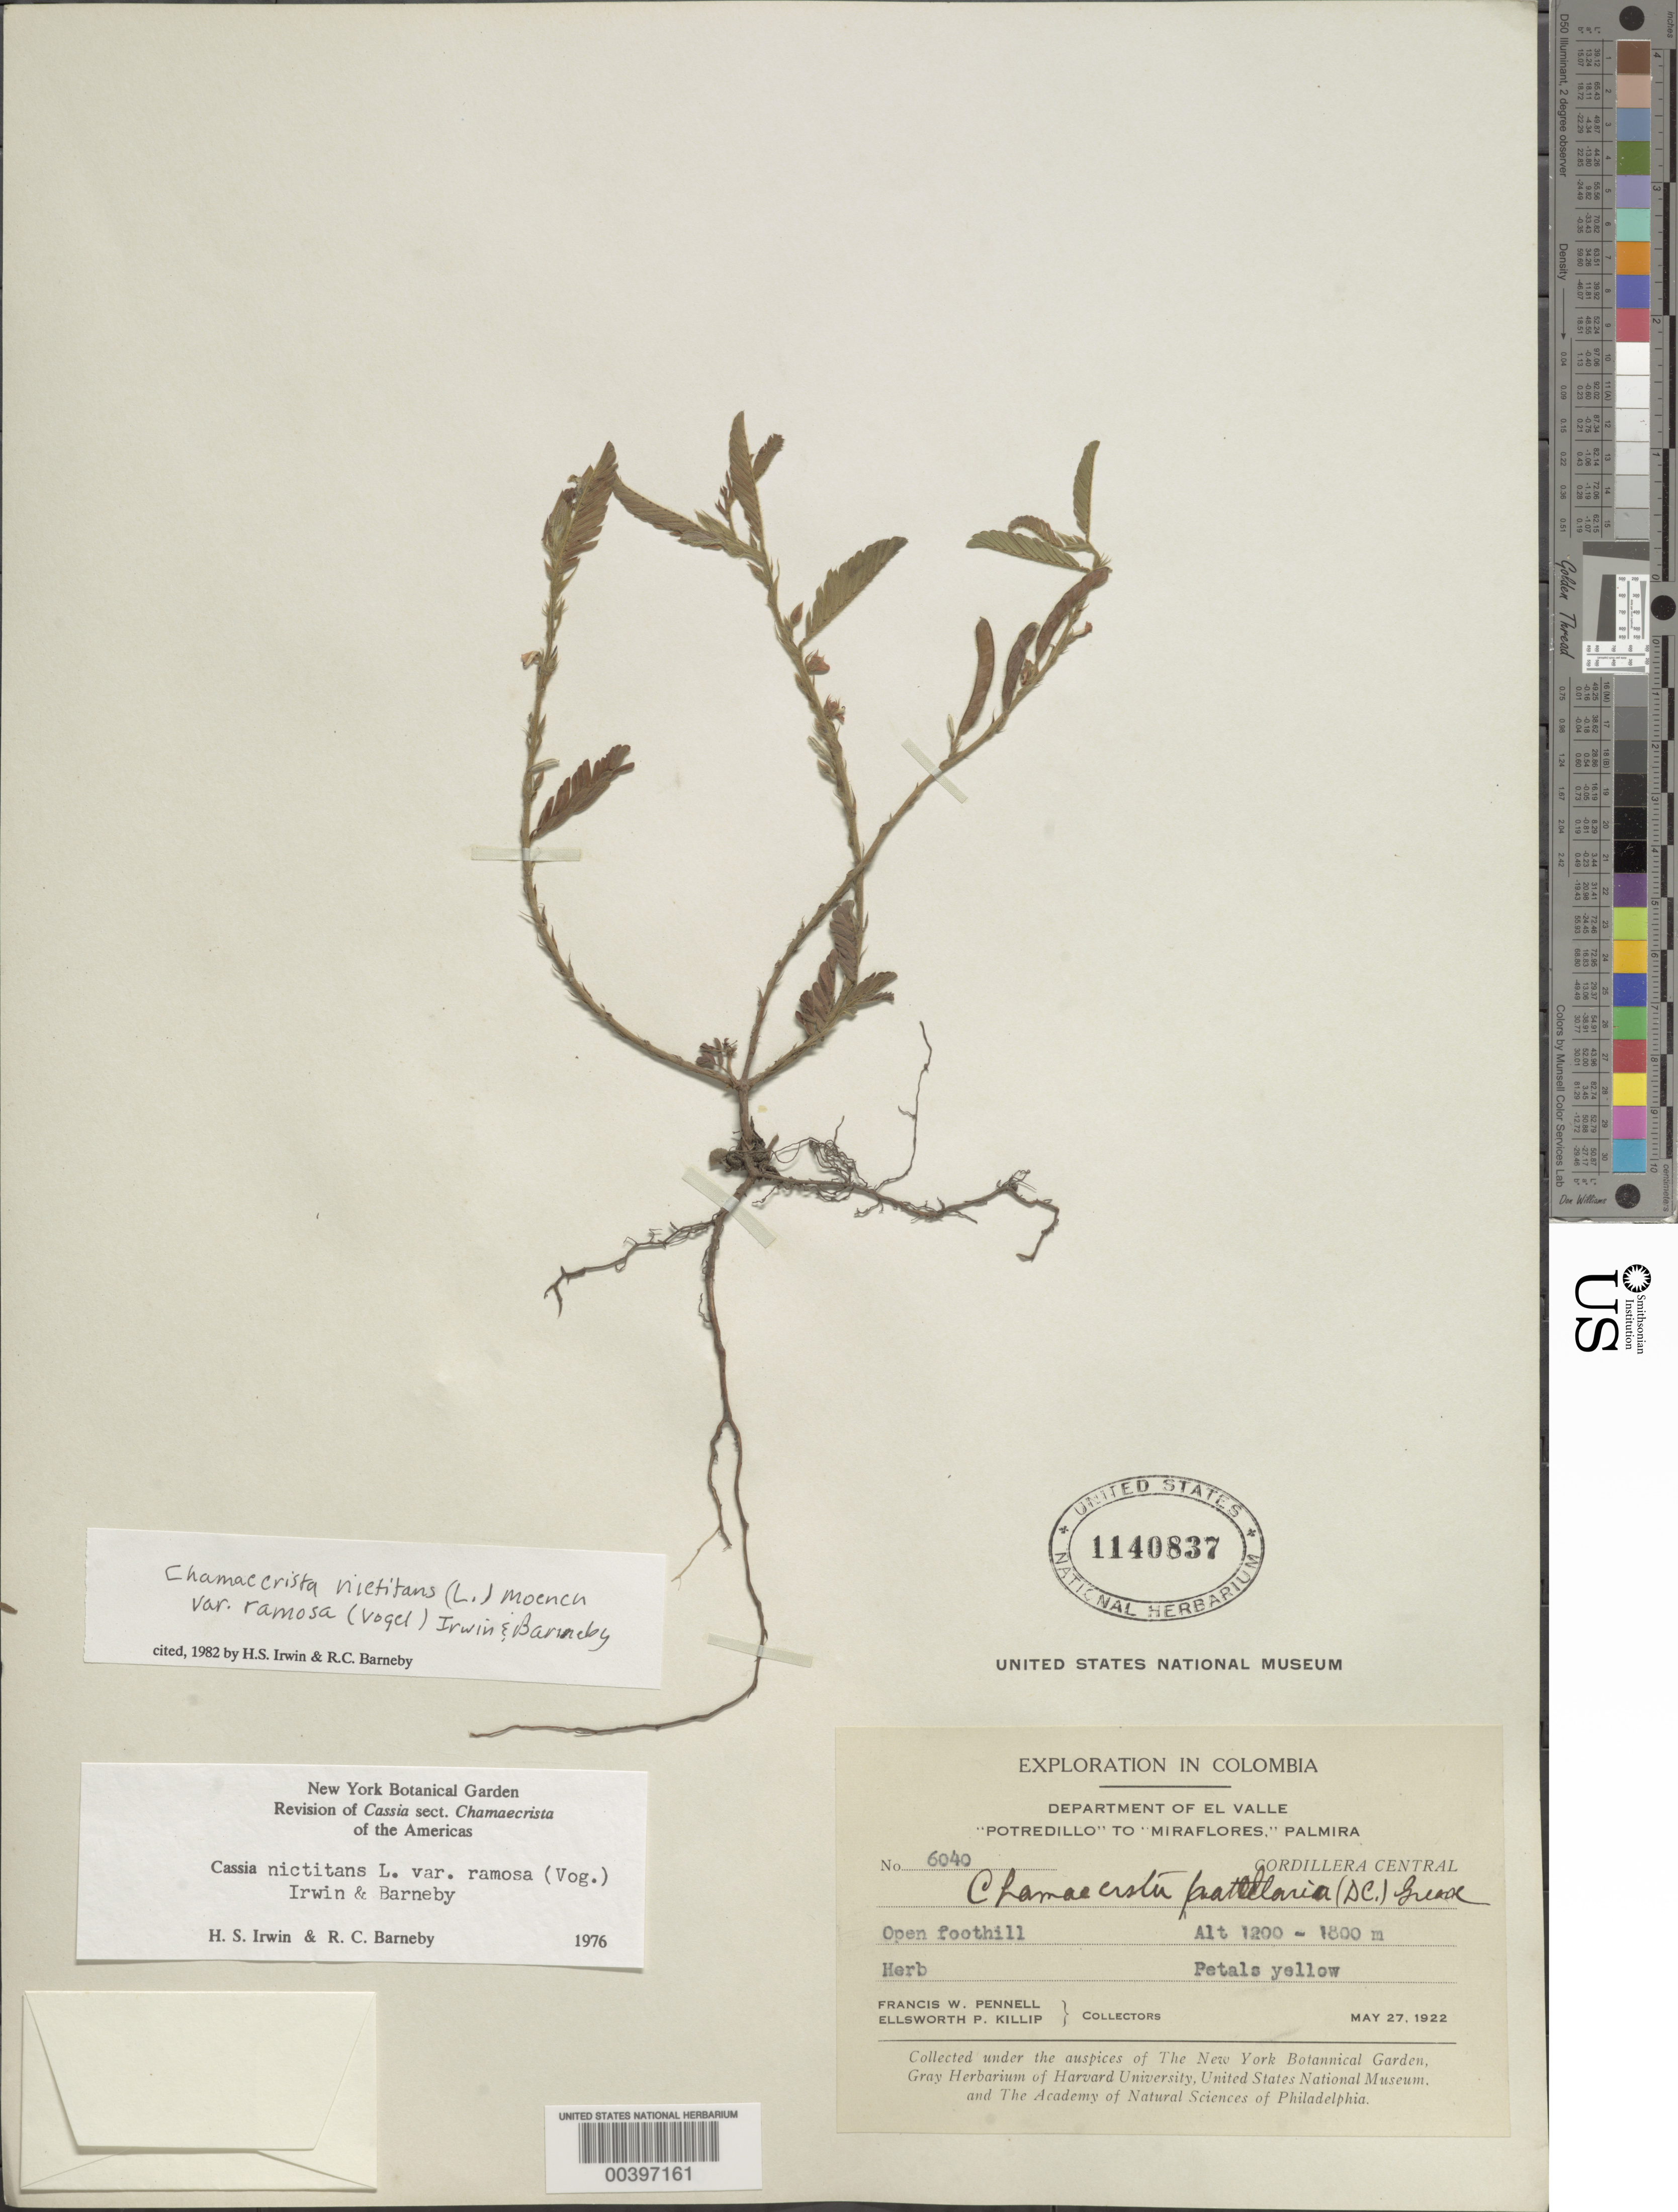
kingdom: Plantae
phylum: Tracheophyta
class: Magnoliopsida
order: Fabales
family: Fabaceae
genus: Chamaecrista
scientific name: Chamaecrista nictitans var. ramosa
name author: (Vogel) H.S. Irwin & Barneby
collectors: F. W. Pennell & E. P. Killip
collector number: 6040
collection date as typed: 27 May 1922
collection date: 1922-05-27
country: Colombia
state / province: Valle del Cauca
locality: "Potredillo" to "Miraflores", Palmira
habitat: Open foothill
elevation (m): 1200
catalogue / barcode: US 1140837